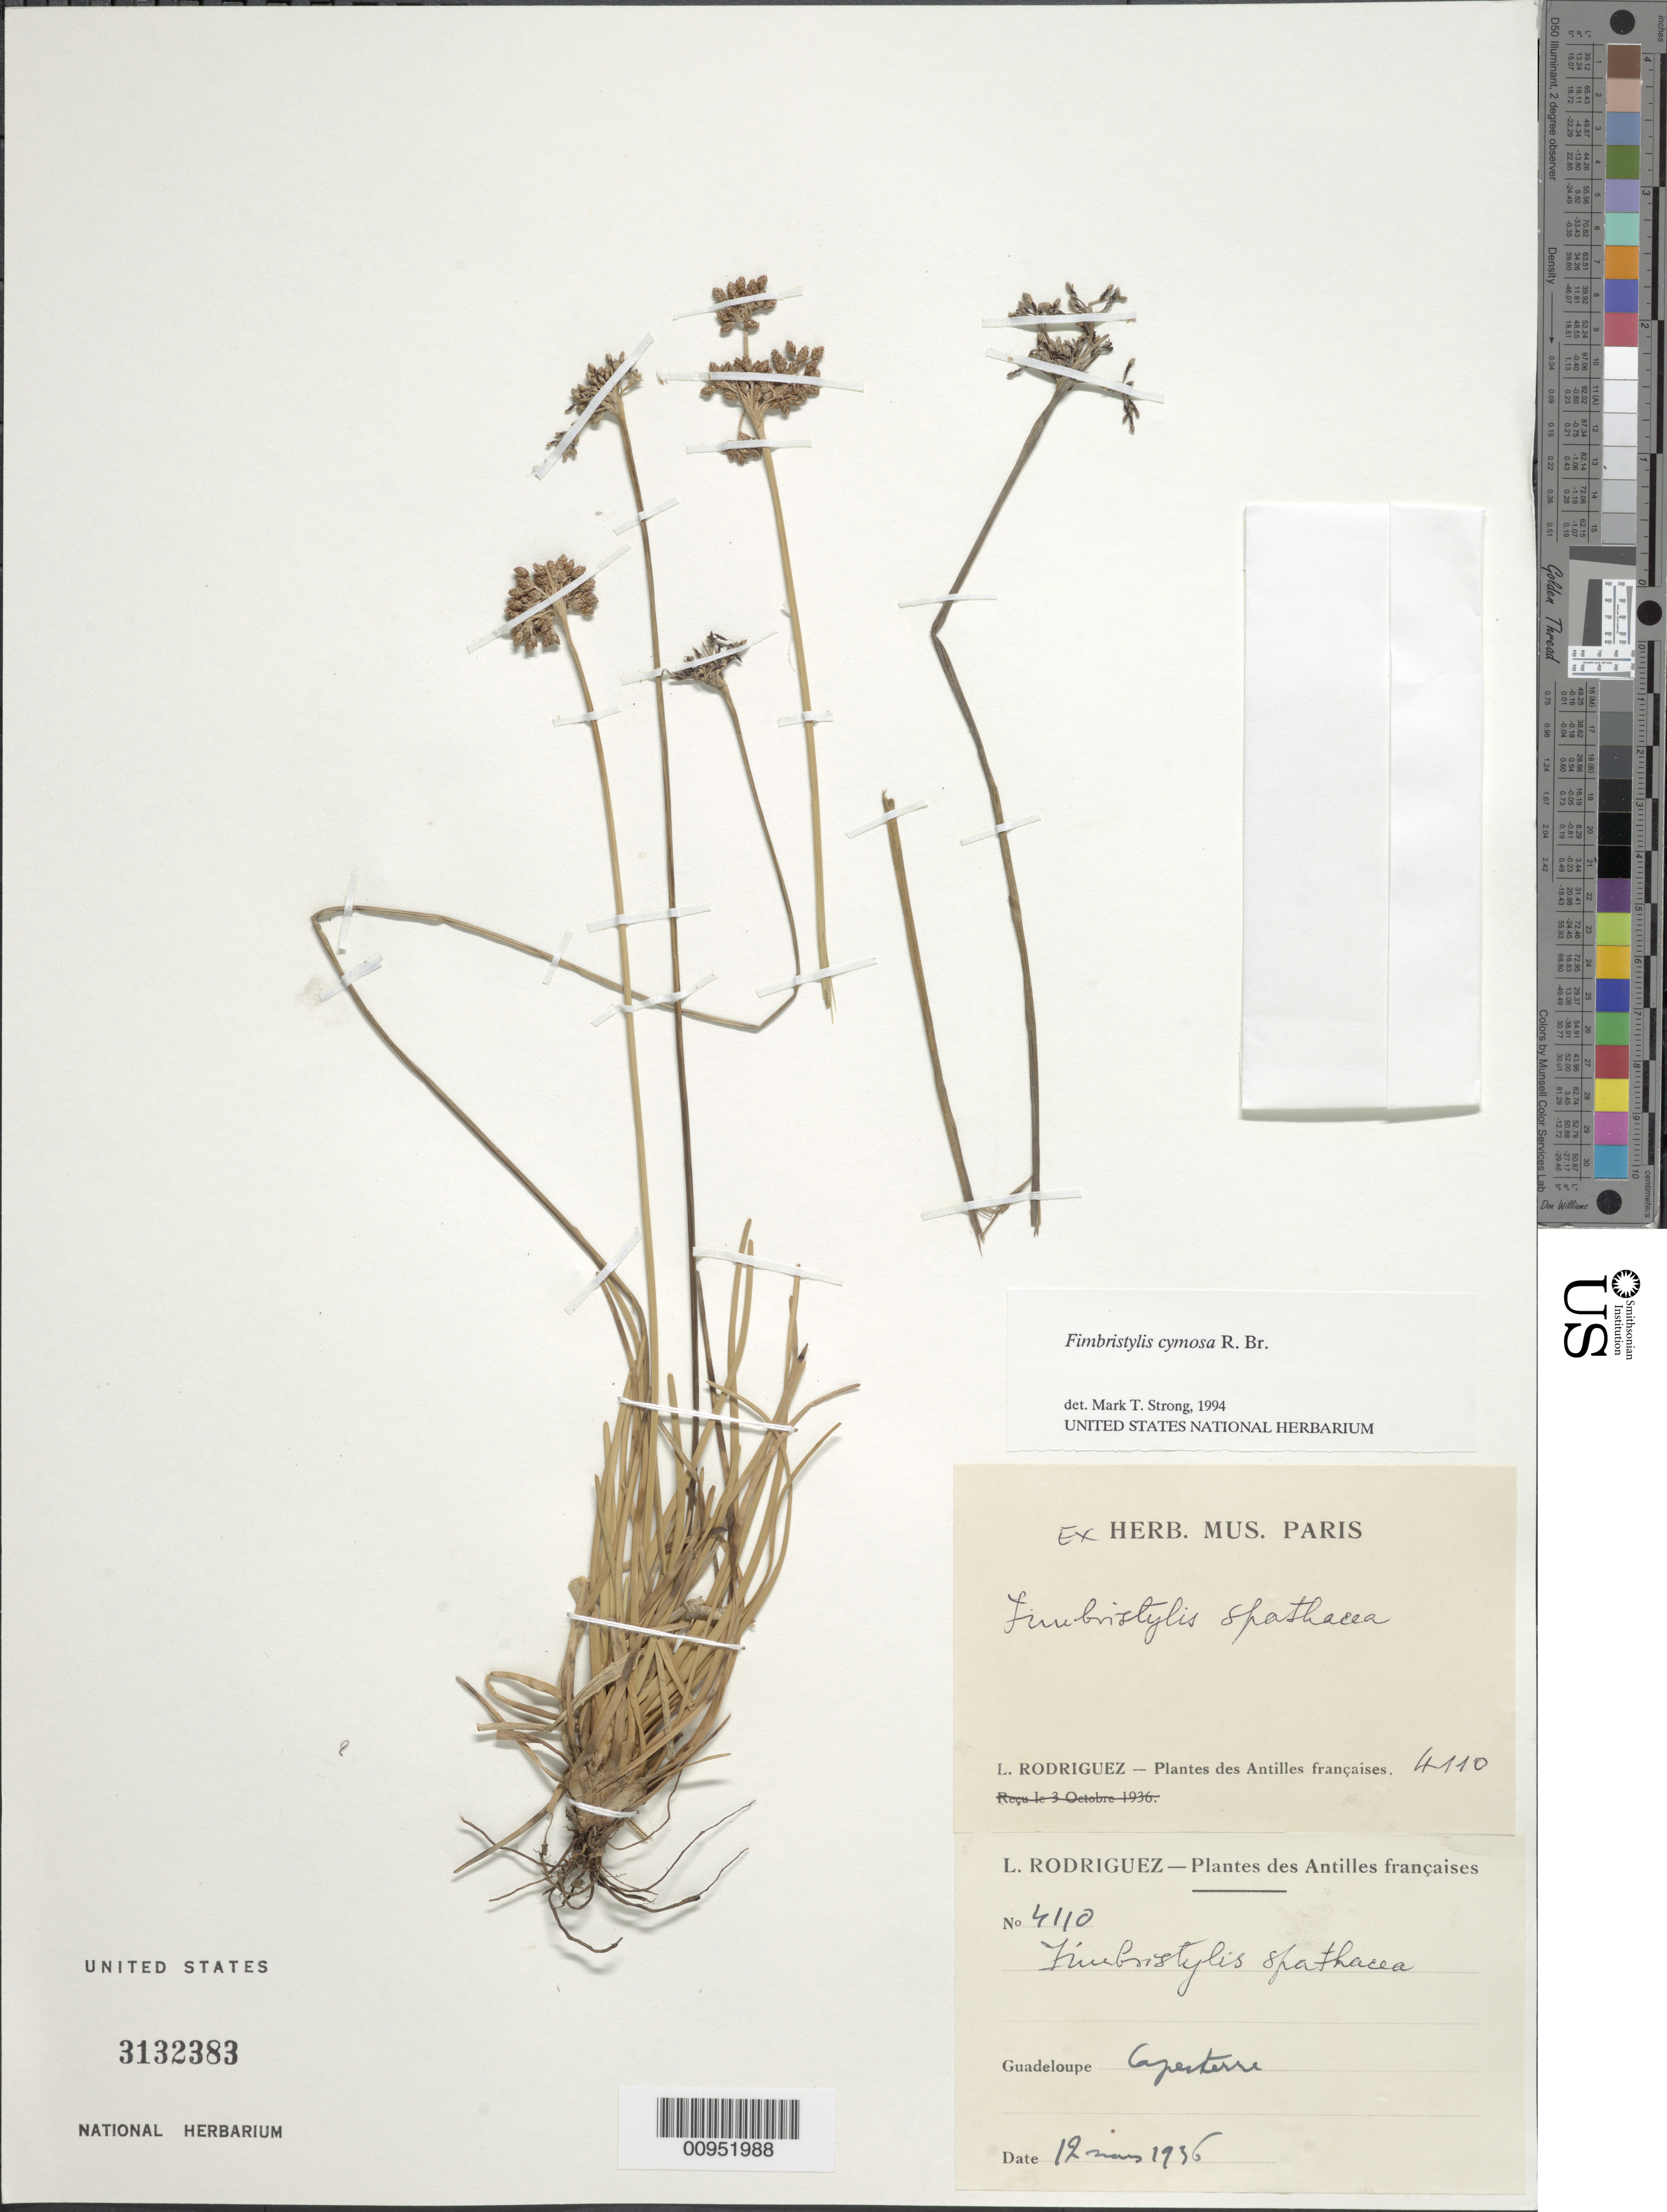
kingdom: Plantae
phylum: Tracheophyta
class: Liliopsida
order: Poales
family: Cyperaceae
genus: Fimbristylis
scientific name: Fimbristylis cymosa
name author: R. Br.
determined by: Strong, M. T., (US), Smithsonian Institution - National Museum of Natural History (UNITED STATES)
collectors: L. Rodriguez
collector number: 4110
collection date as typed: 12 Mar 1936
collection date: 1936-03-12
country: Guadeloupe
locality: Cafeterre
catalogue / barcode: US 3132383